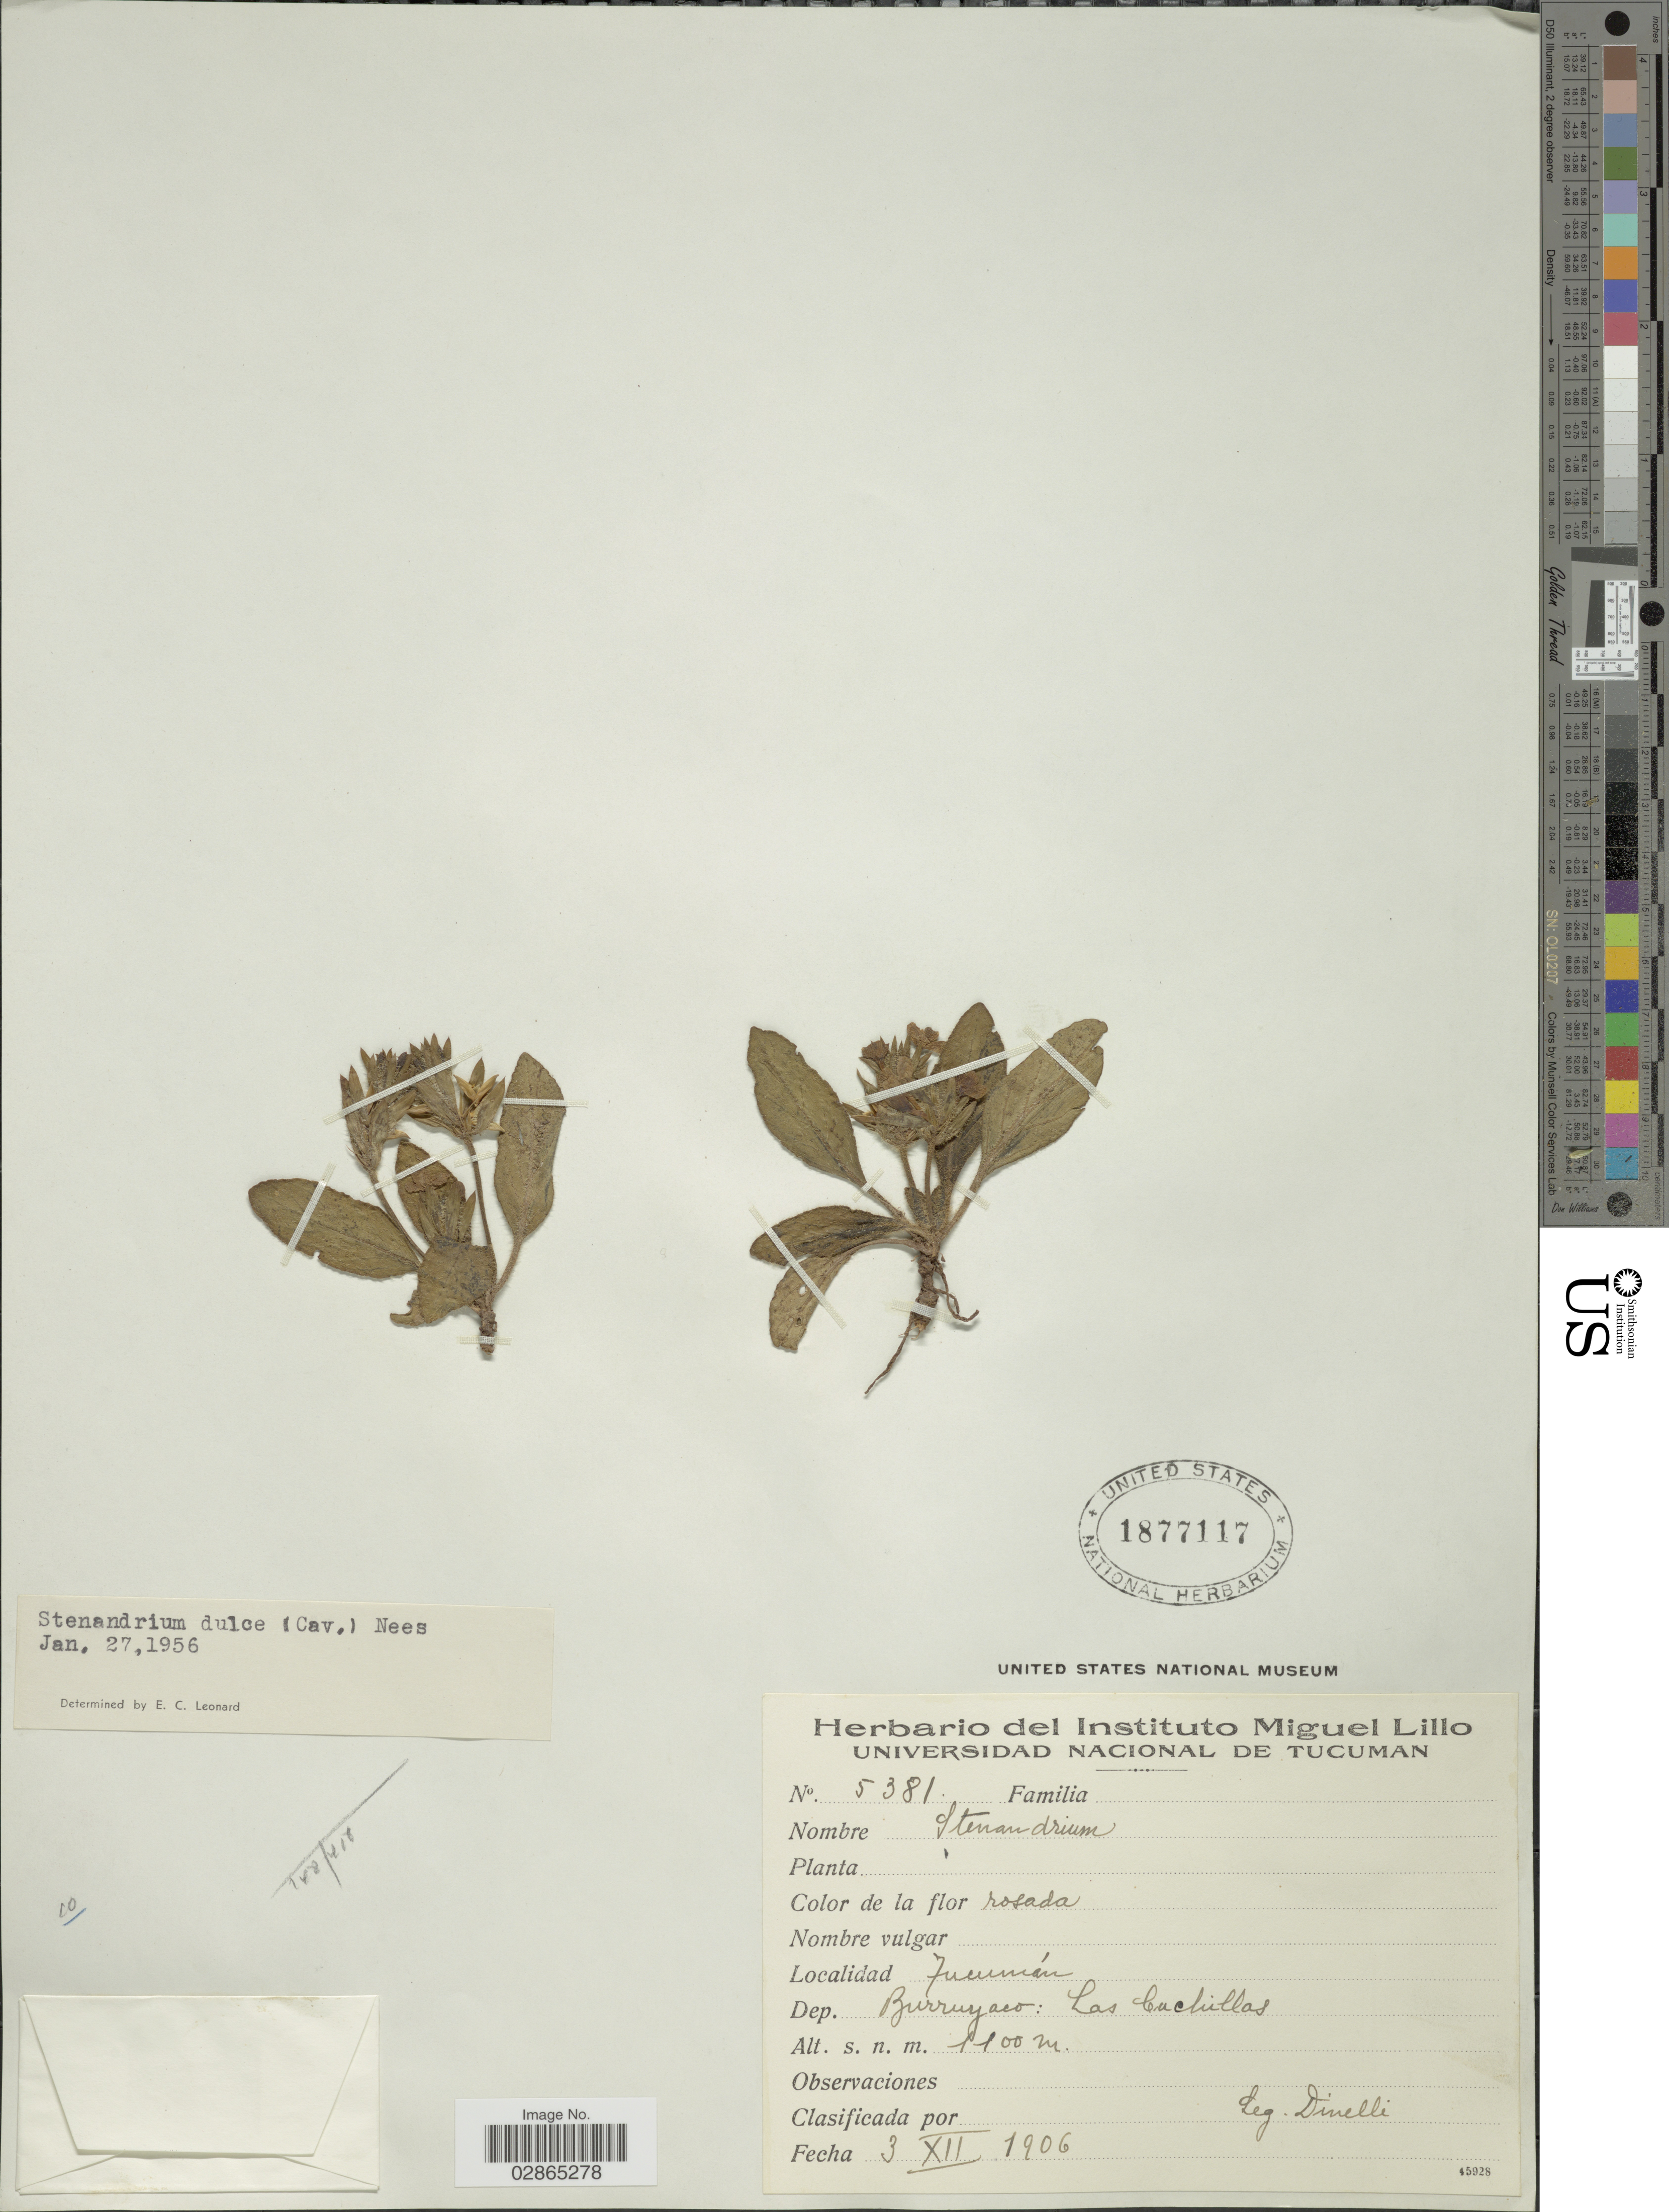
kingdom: Plantae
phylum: Tracheophyta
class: Magnoliopsida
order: Lamiales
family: Acanthaceae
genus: Stenandrium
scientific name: Stenandrium dulce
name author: (Cav.) Nees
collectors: Dinelli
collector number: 5381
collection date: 1906-12-03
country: Argentina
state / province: Tucuman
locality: Dep. Burruyaco: Las Cuchillas.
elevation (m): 1100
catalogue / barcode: US 1877117